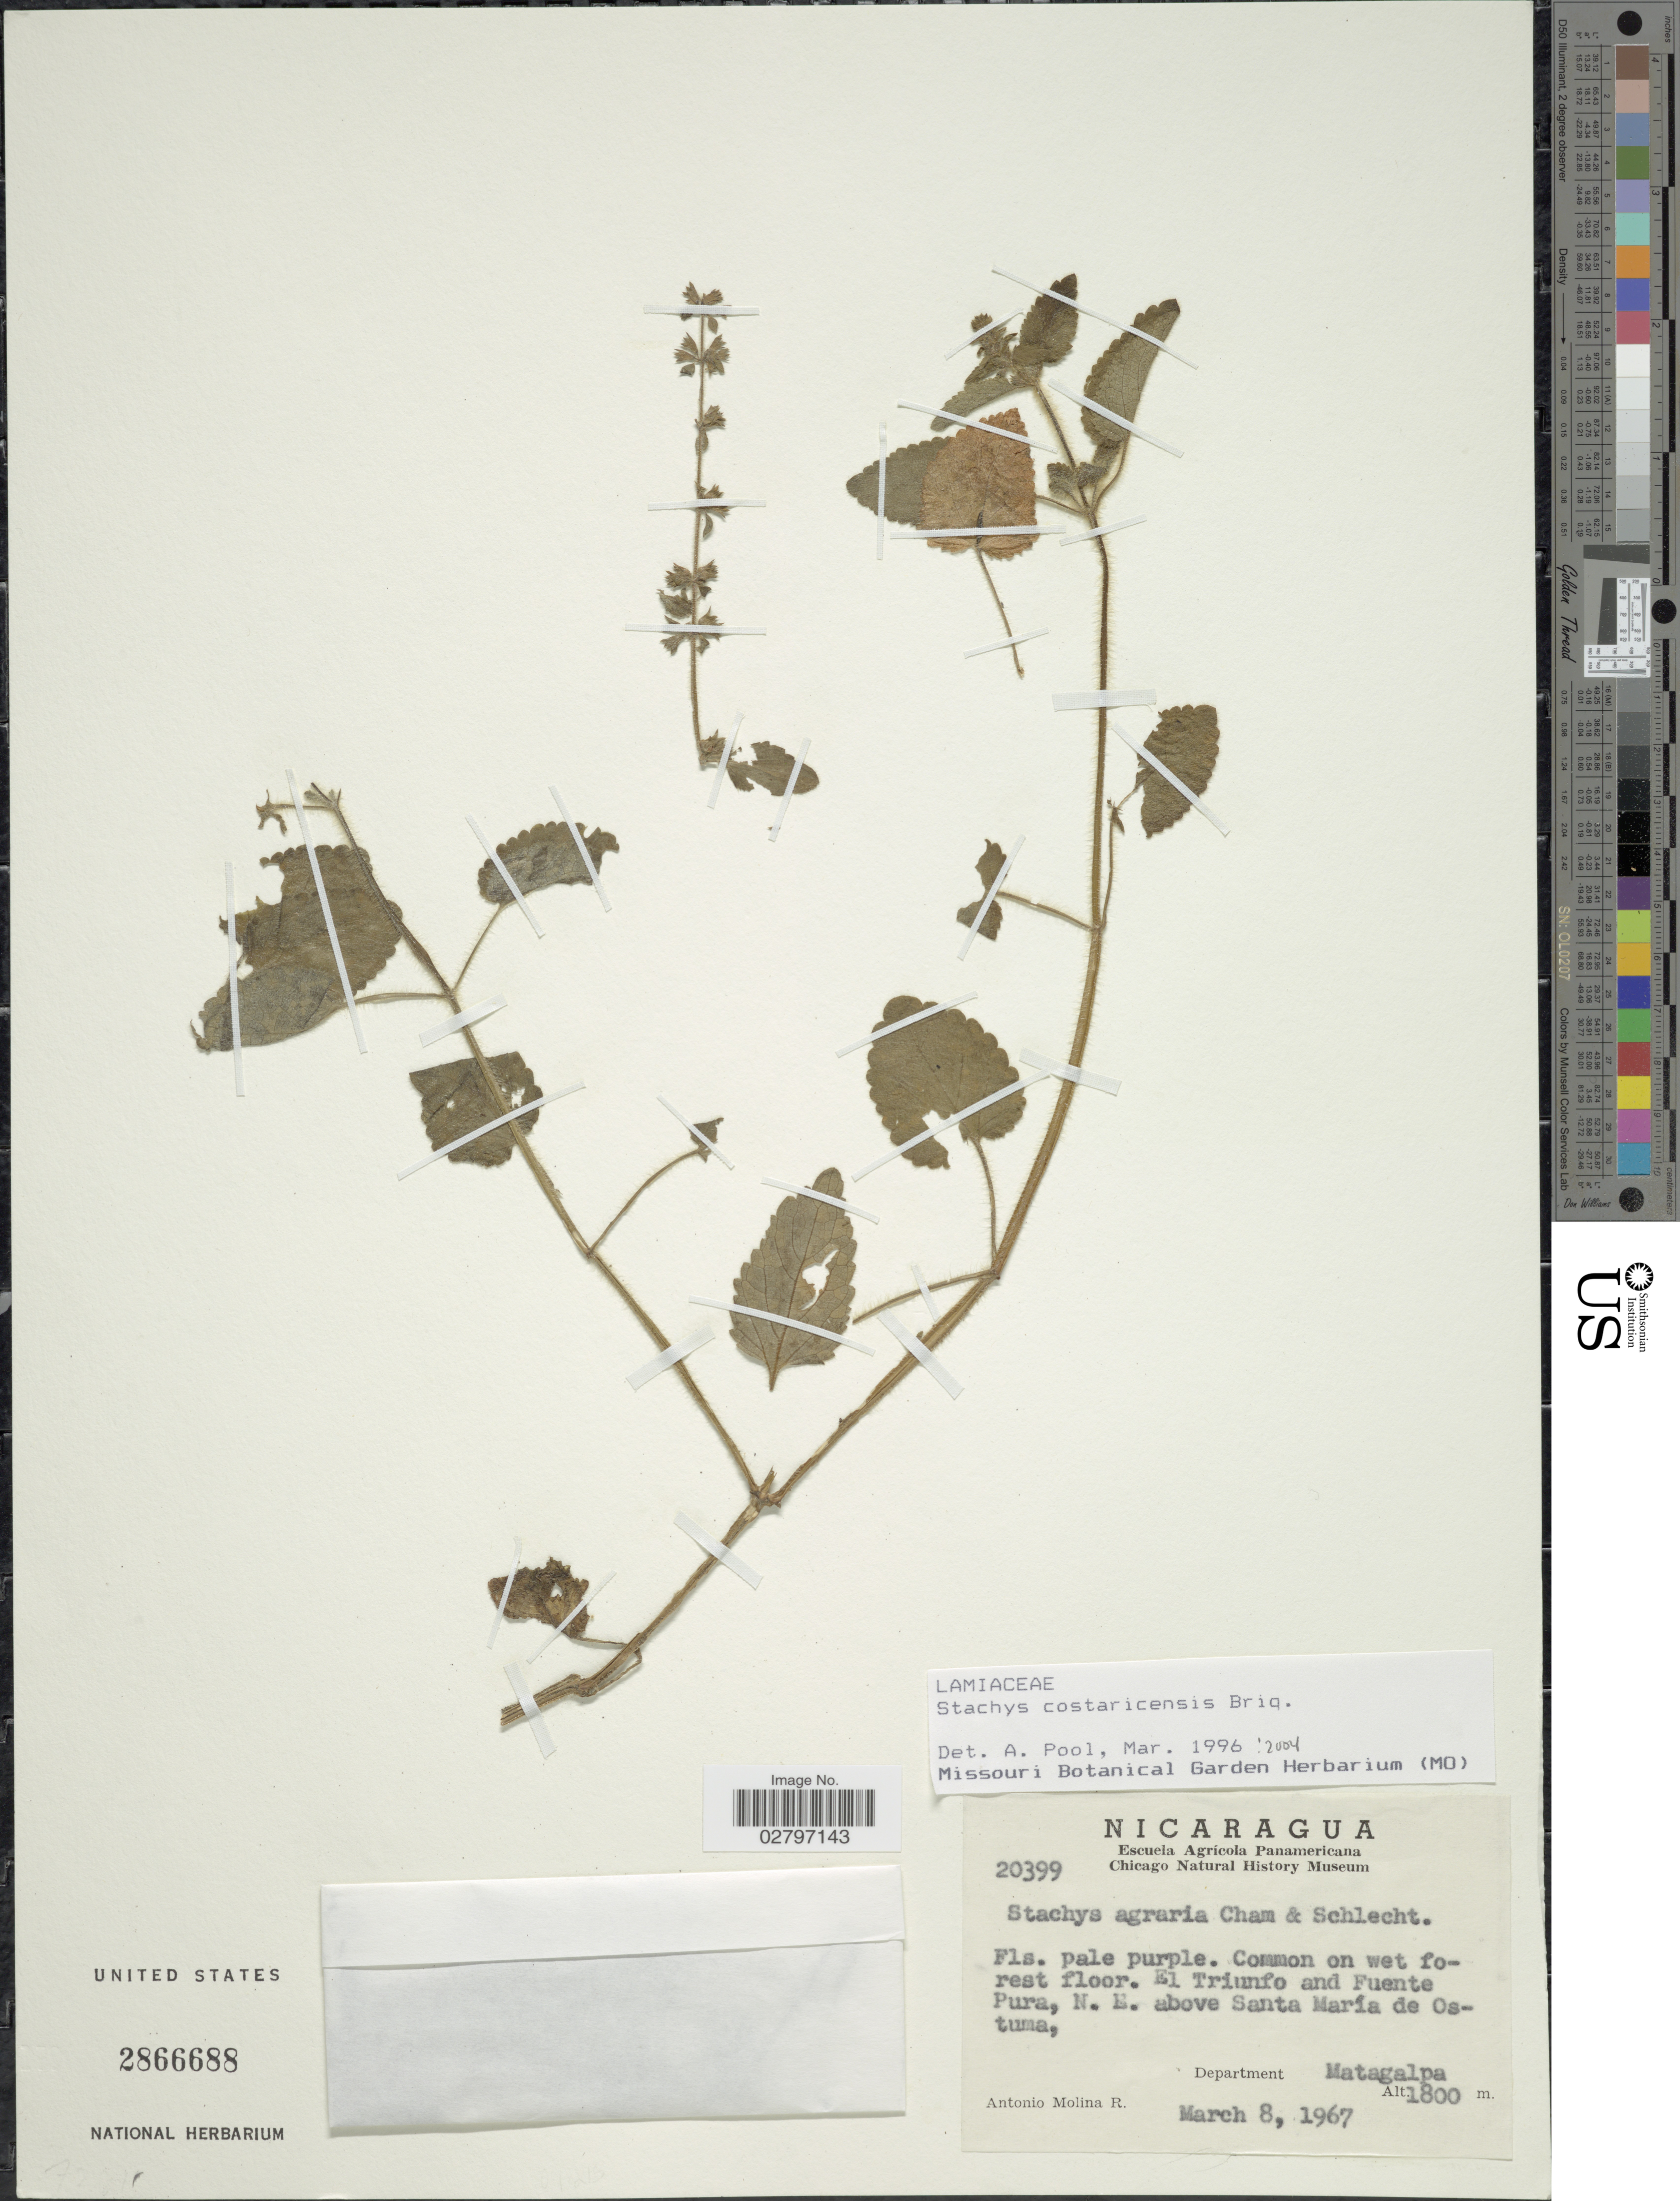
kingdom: Plantae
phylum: Tracheophyta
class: Magnoliopsida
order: Lamiales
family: Lamiaceae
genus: Stachys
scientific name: Stachys costaricensis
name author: Briq.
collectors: A. Molina R.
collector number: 20399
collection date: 1967-03-08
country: Nicaragua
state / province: Matagalpa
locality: El Triunfo and Fuente Pura, N. E. above Santa María de Ostuma. Department Matagalpa.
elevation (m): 1800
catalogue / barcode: US 2866688